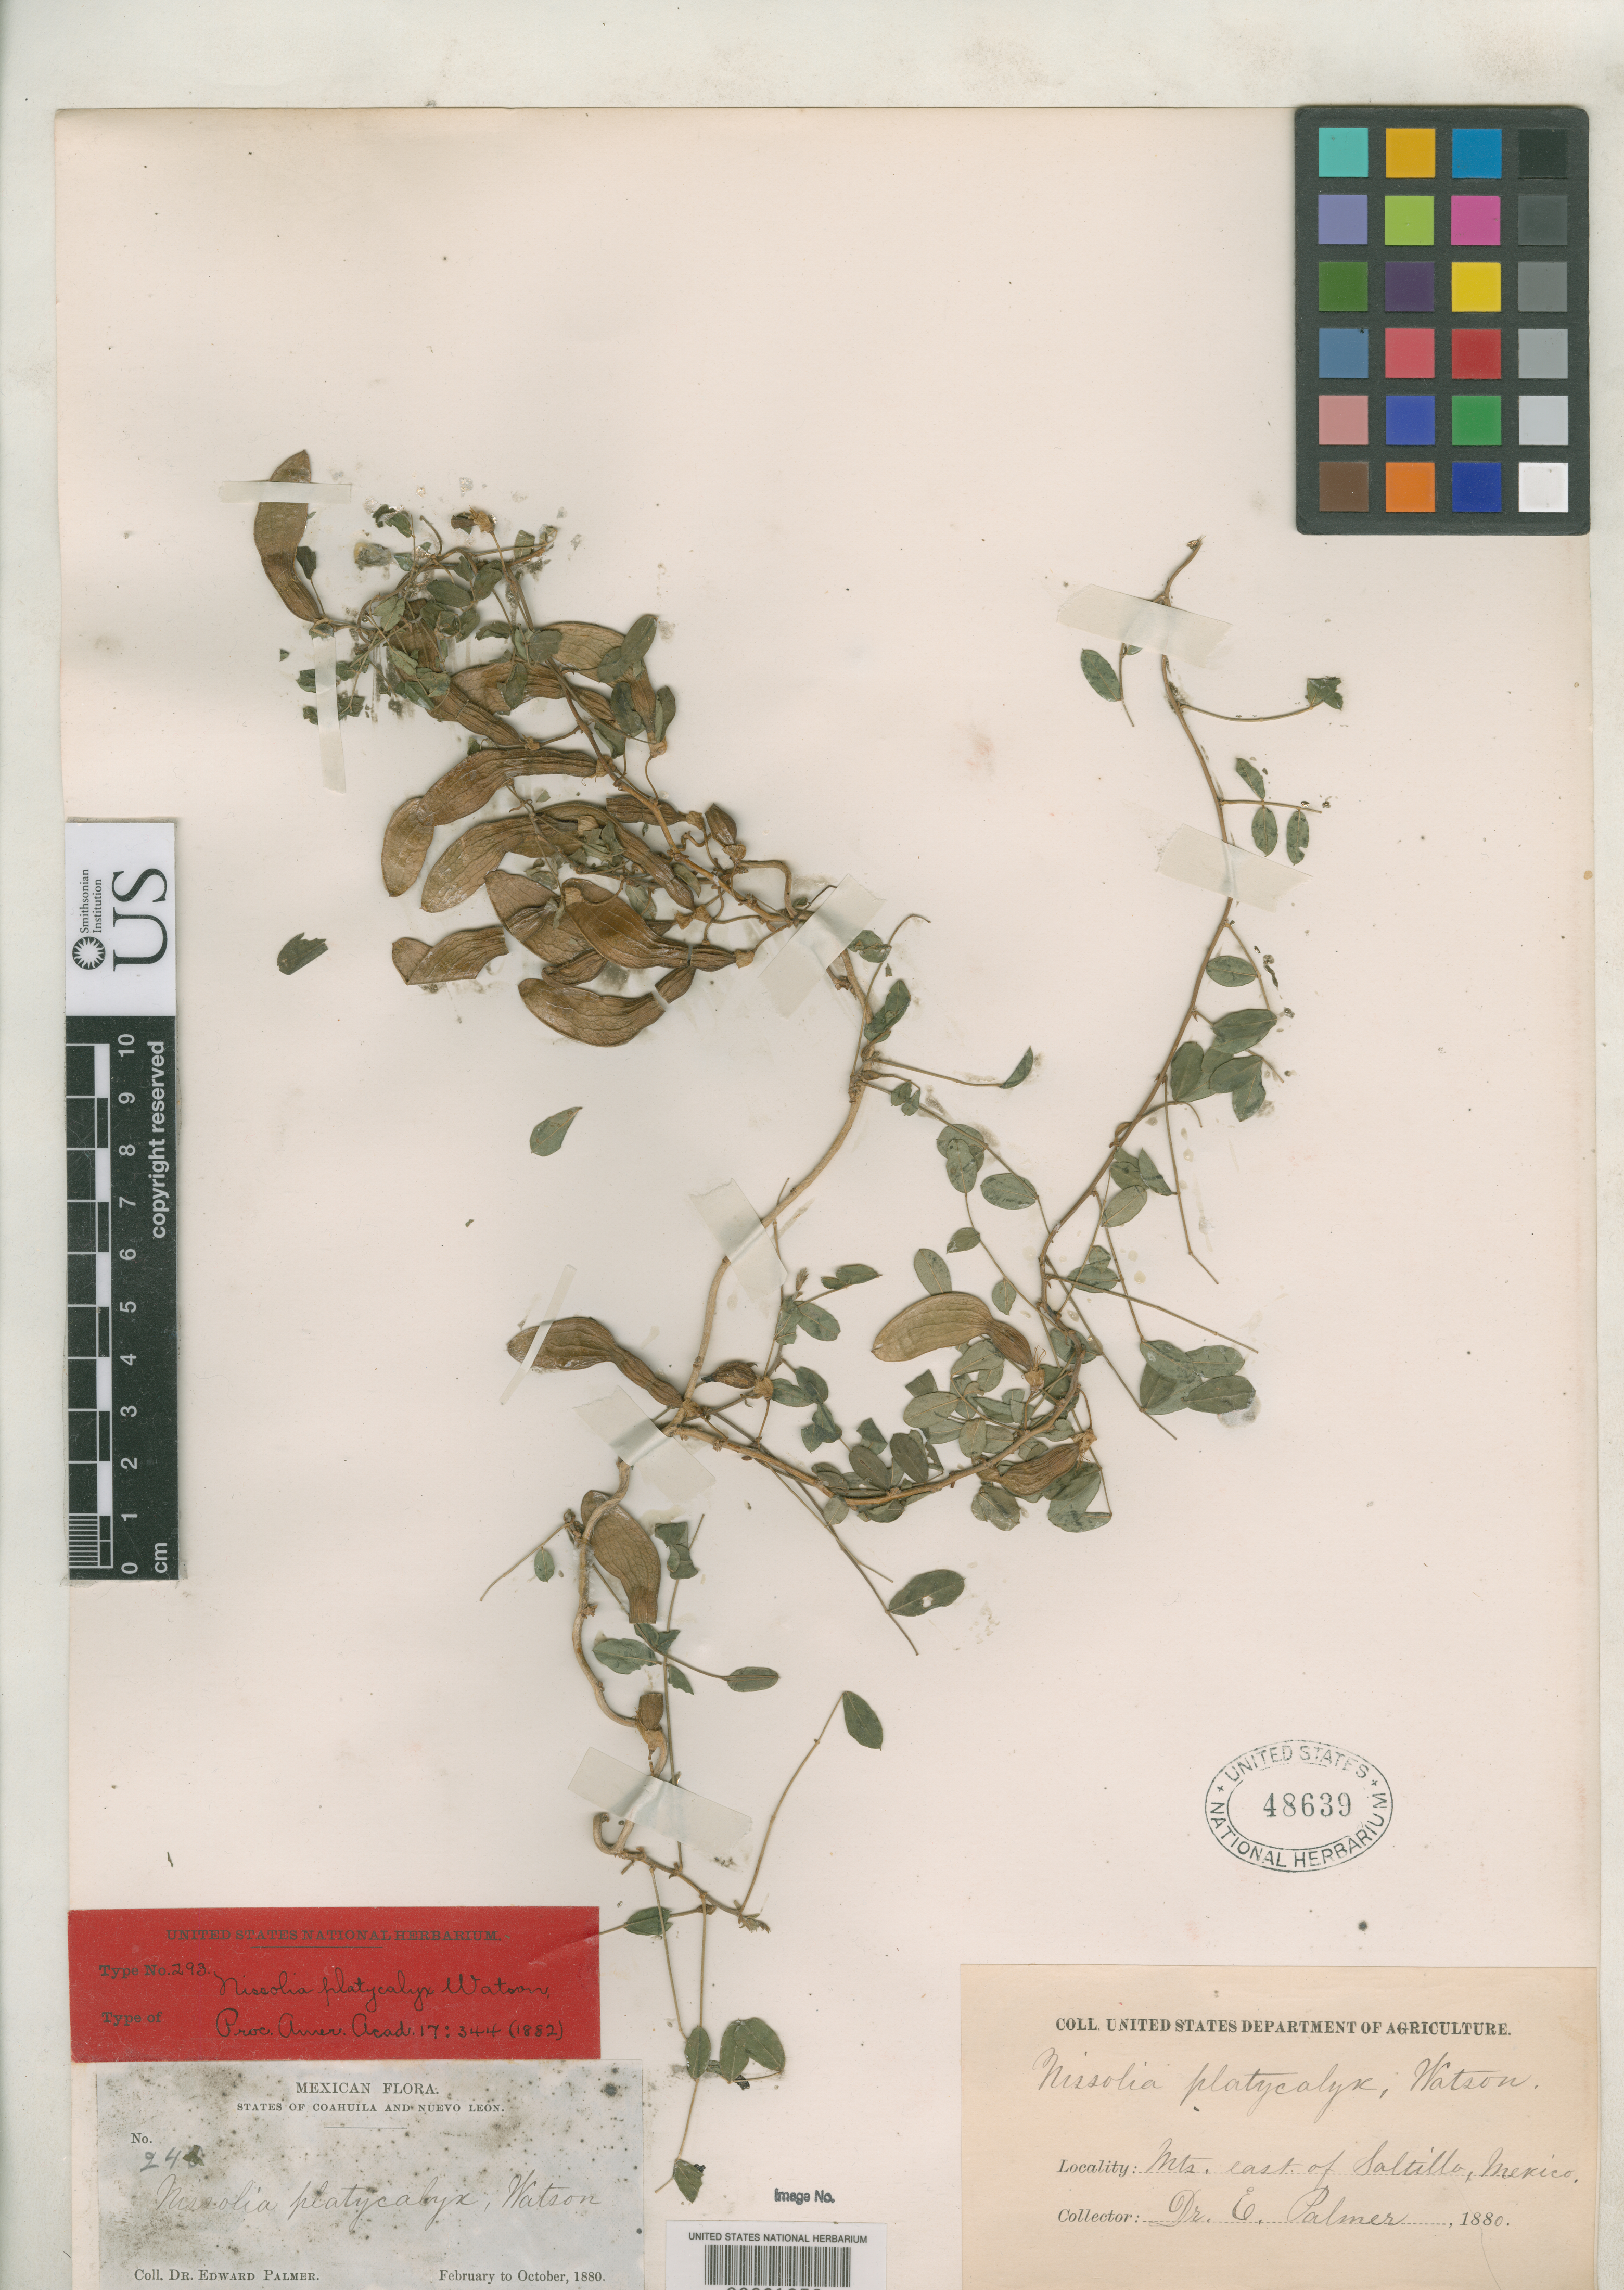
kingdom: Plantae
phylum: Tracheophyta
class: Magnoliopsida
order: Fabales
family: Fabaceae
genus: Nissolia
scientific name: Nissolia platycalyx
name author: S. Watson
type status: Isotype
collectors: E. Palmer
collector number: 248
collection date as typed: Feb 1880 to -- Oct 1880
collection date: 1880-02/1880-10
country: Mexico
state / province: Coahuila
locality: Mountains E of Saltillo.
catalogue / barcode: US 48639